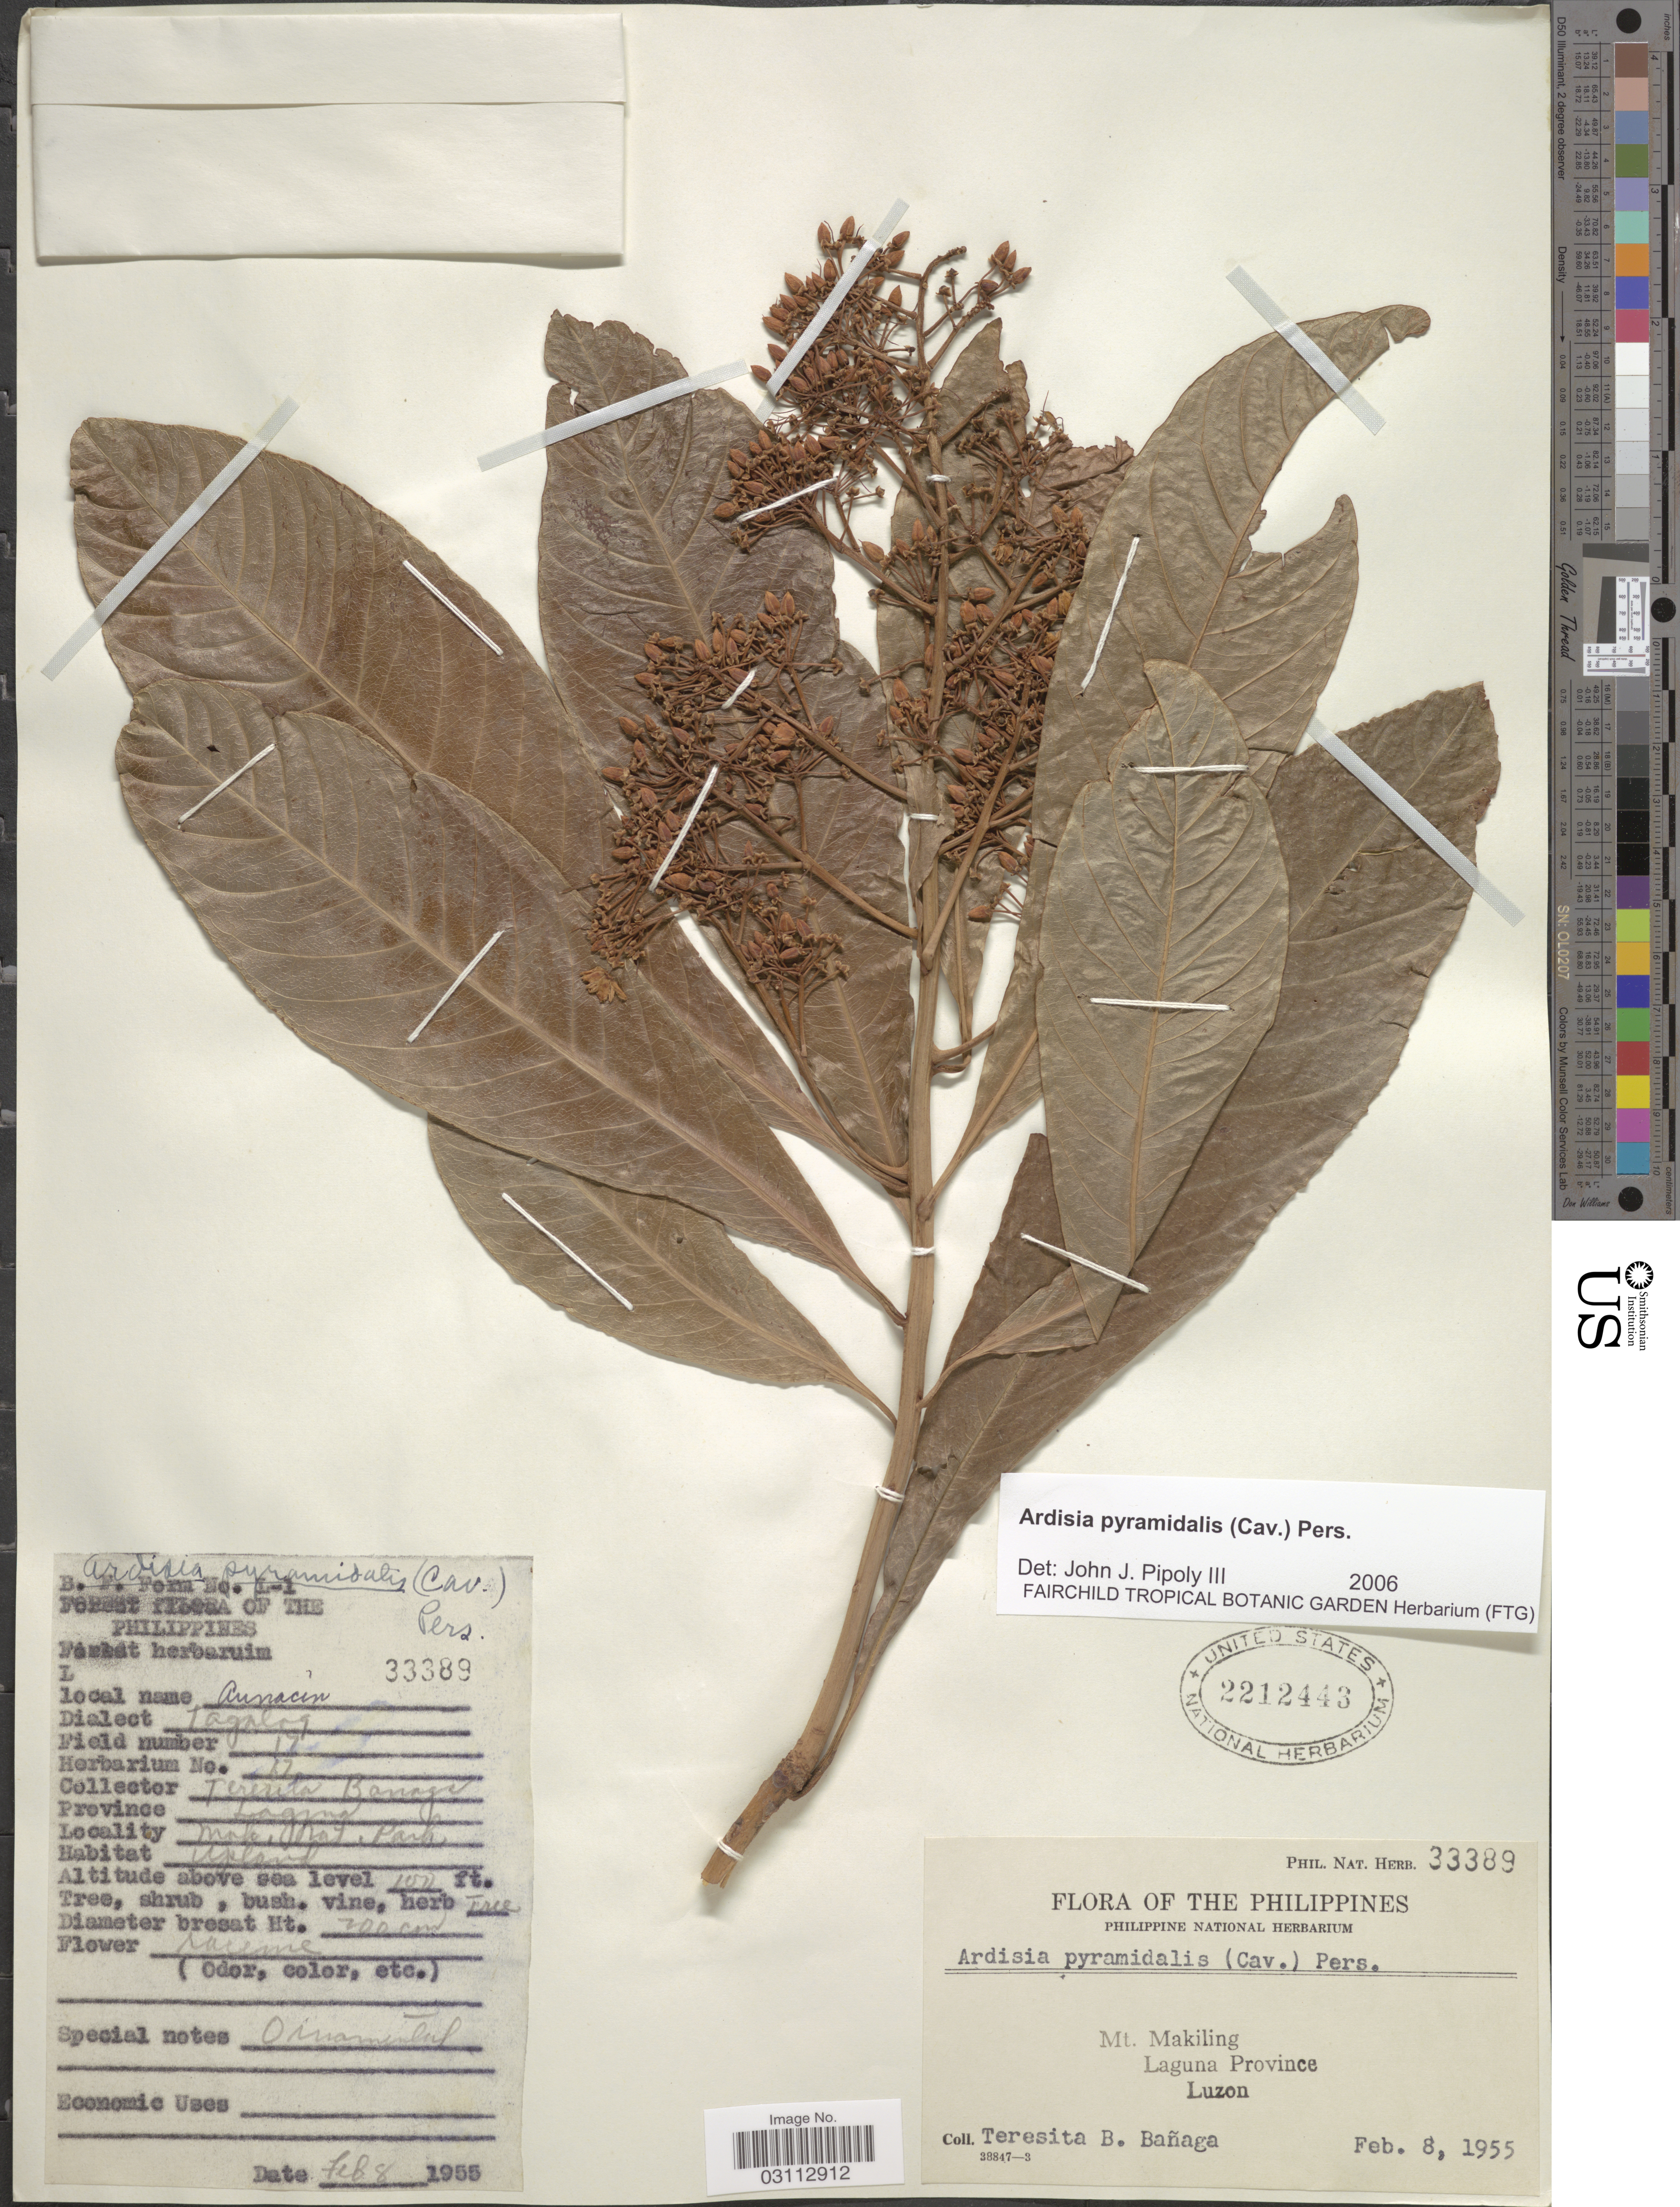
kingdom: Plantae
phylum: Tracheophyta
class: Magnoliopsida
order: Ericales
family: Primulaceae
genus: Ardisia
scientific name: Ardisia pyramidalis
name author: (Cav.) Pers.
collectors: T. Banaga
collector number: Phil. Nat. Herb. 33389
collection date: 1955-02-08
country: Philippines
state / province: Calabarzon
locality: Mt. Makiling. Laguna Province. Luzon.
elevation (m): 30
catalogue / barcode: US 2212443